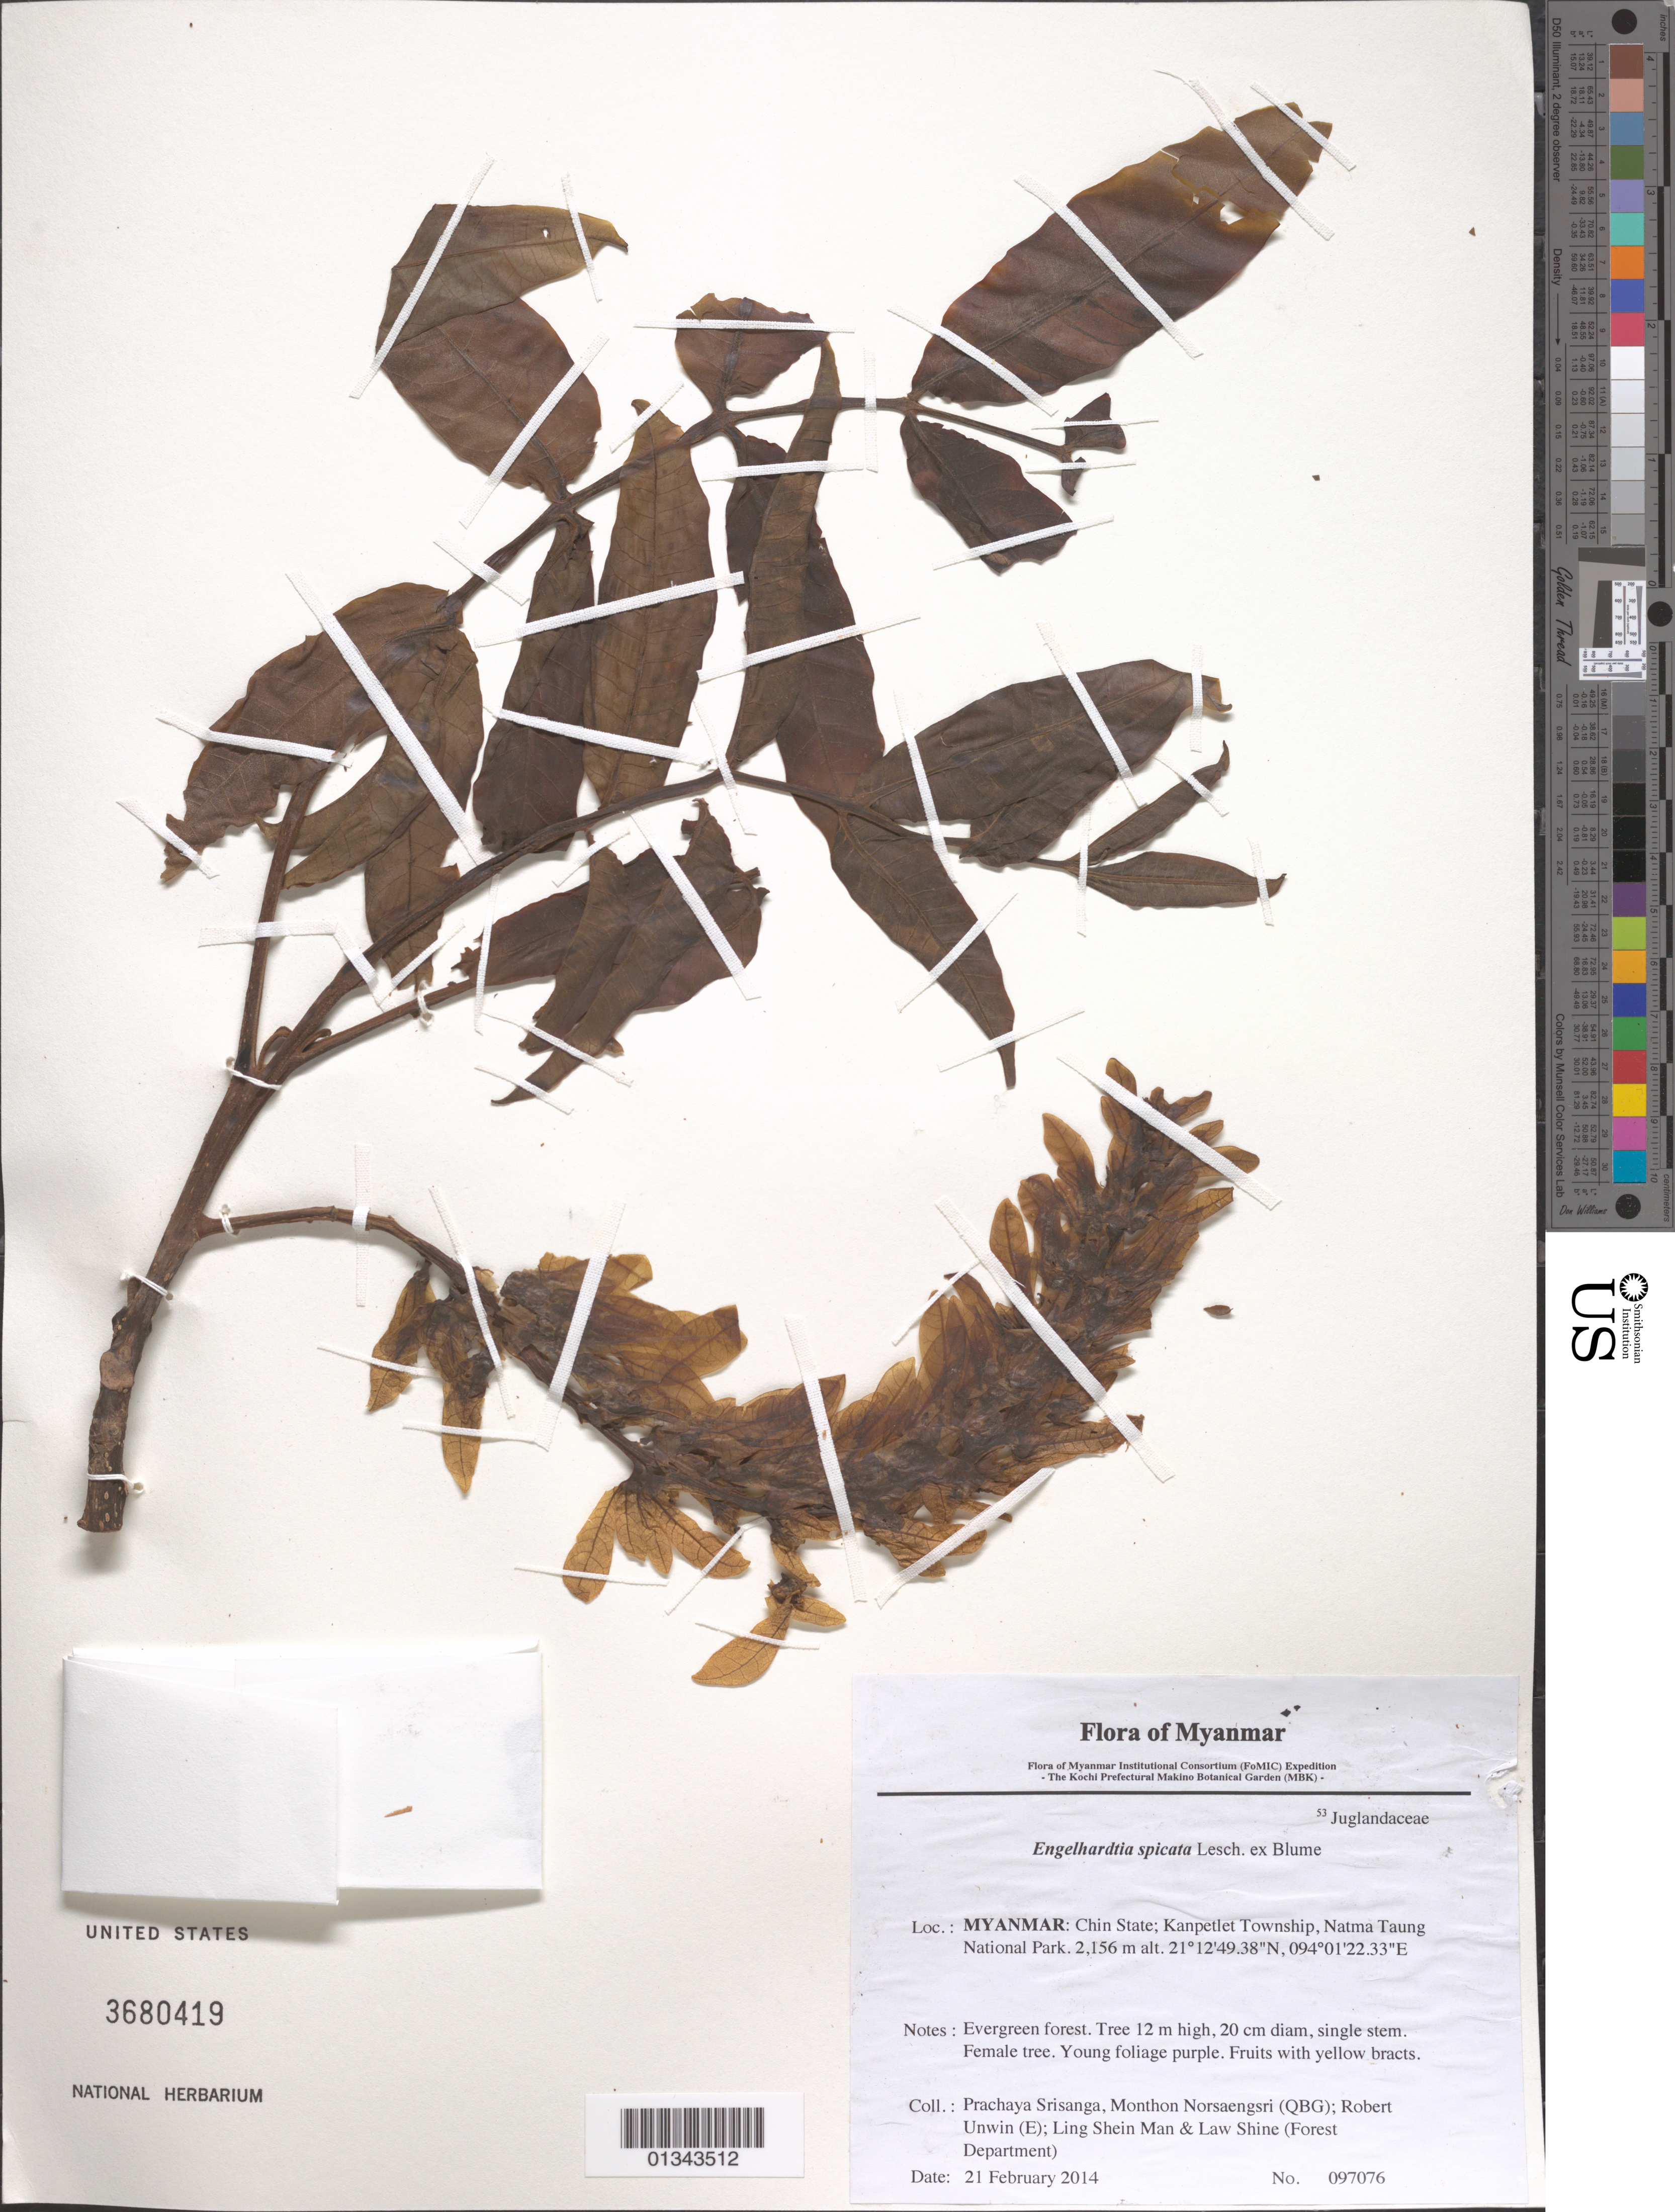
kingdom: Plantae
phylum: Tracheophyta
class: Magnoliopsida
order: Fagales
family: Juglandaceae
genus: Engelhardia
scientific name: Engelhardia spicata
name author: Lesch. ex Blume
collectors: P. Srisanga, M. Norsaengsri, R. Unwin, Ling Shein Man & L. Shine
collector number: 97076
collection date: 2014-02-21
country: Myanmar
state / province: Chin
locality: Kanpetlet Township, Natma Taung National Park.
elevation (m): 2156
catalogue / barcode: US 3680419